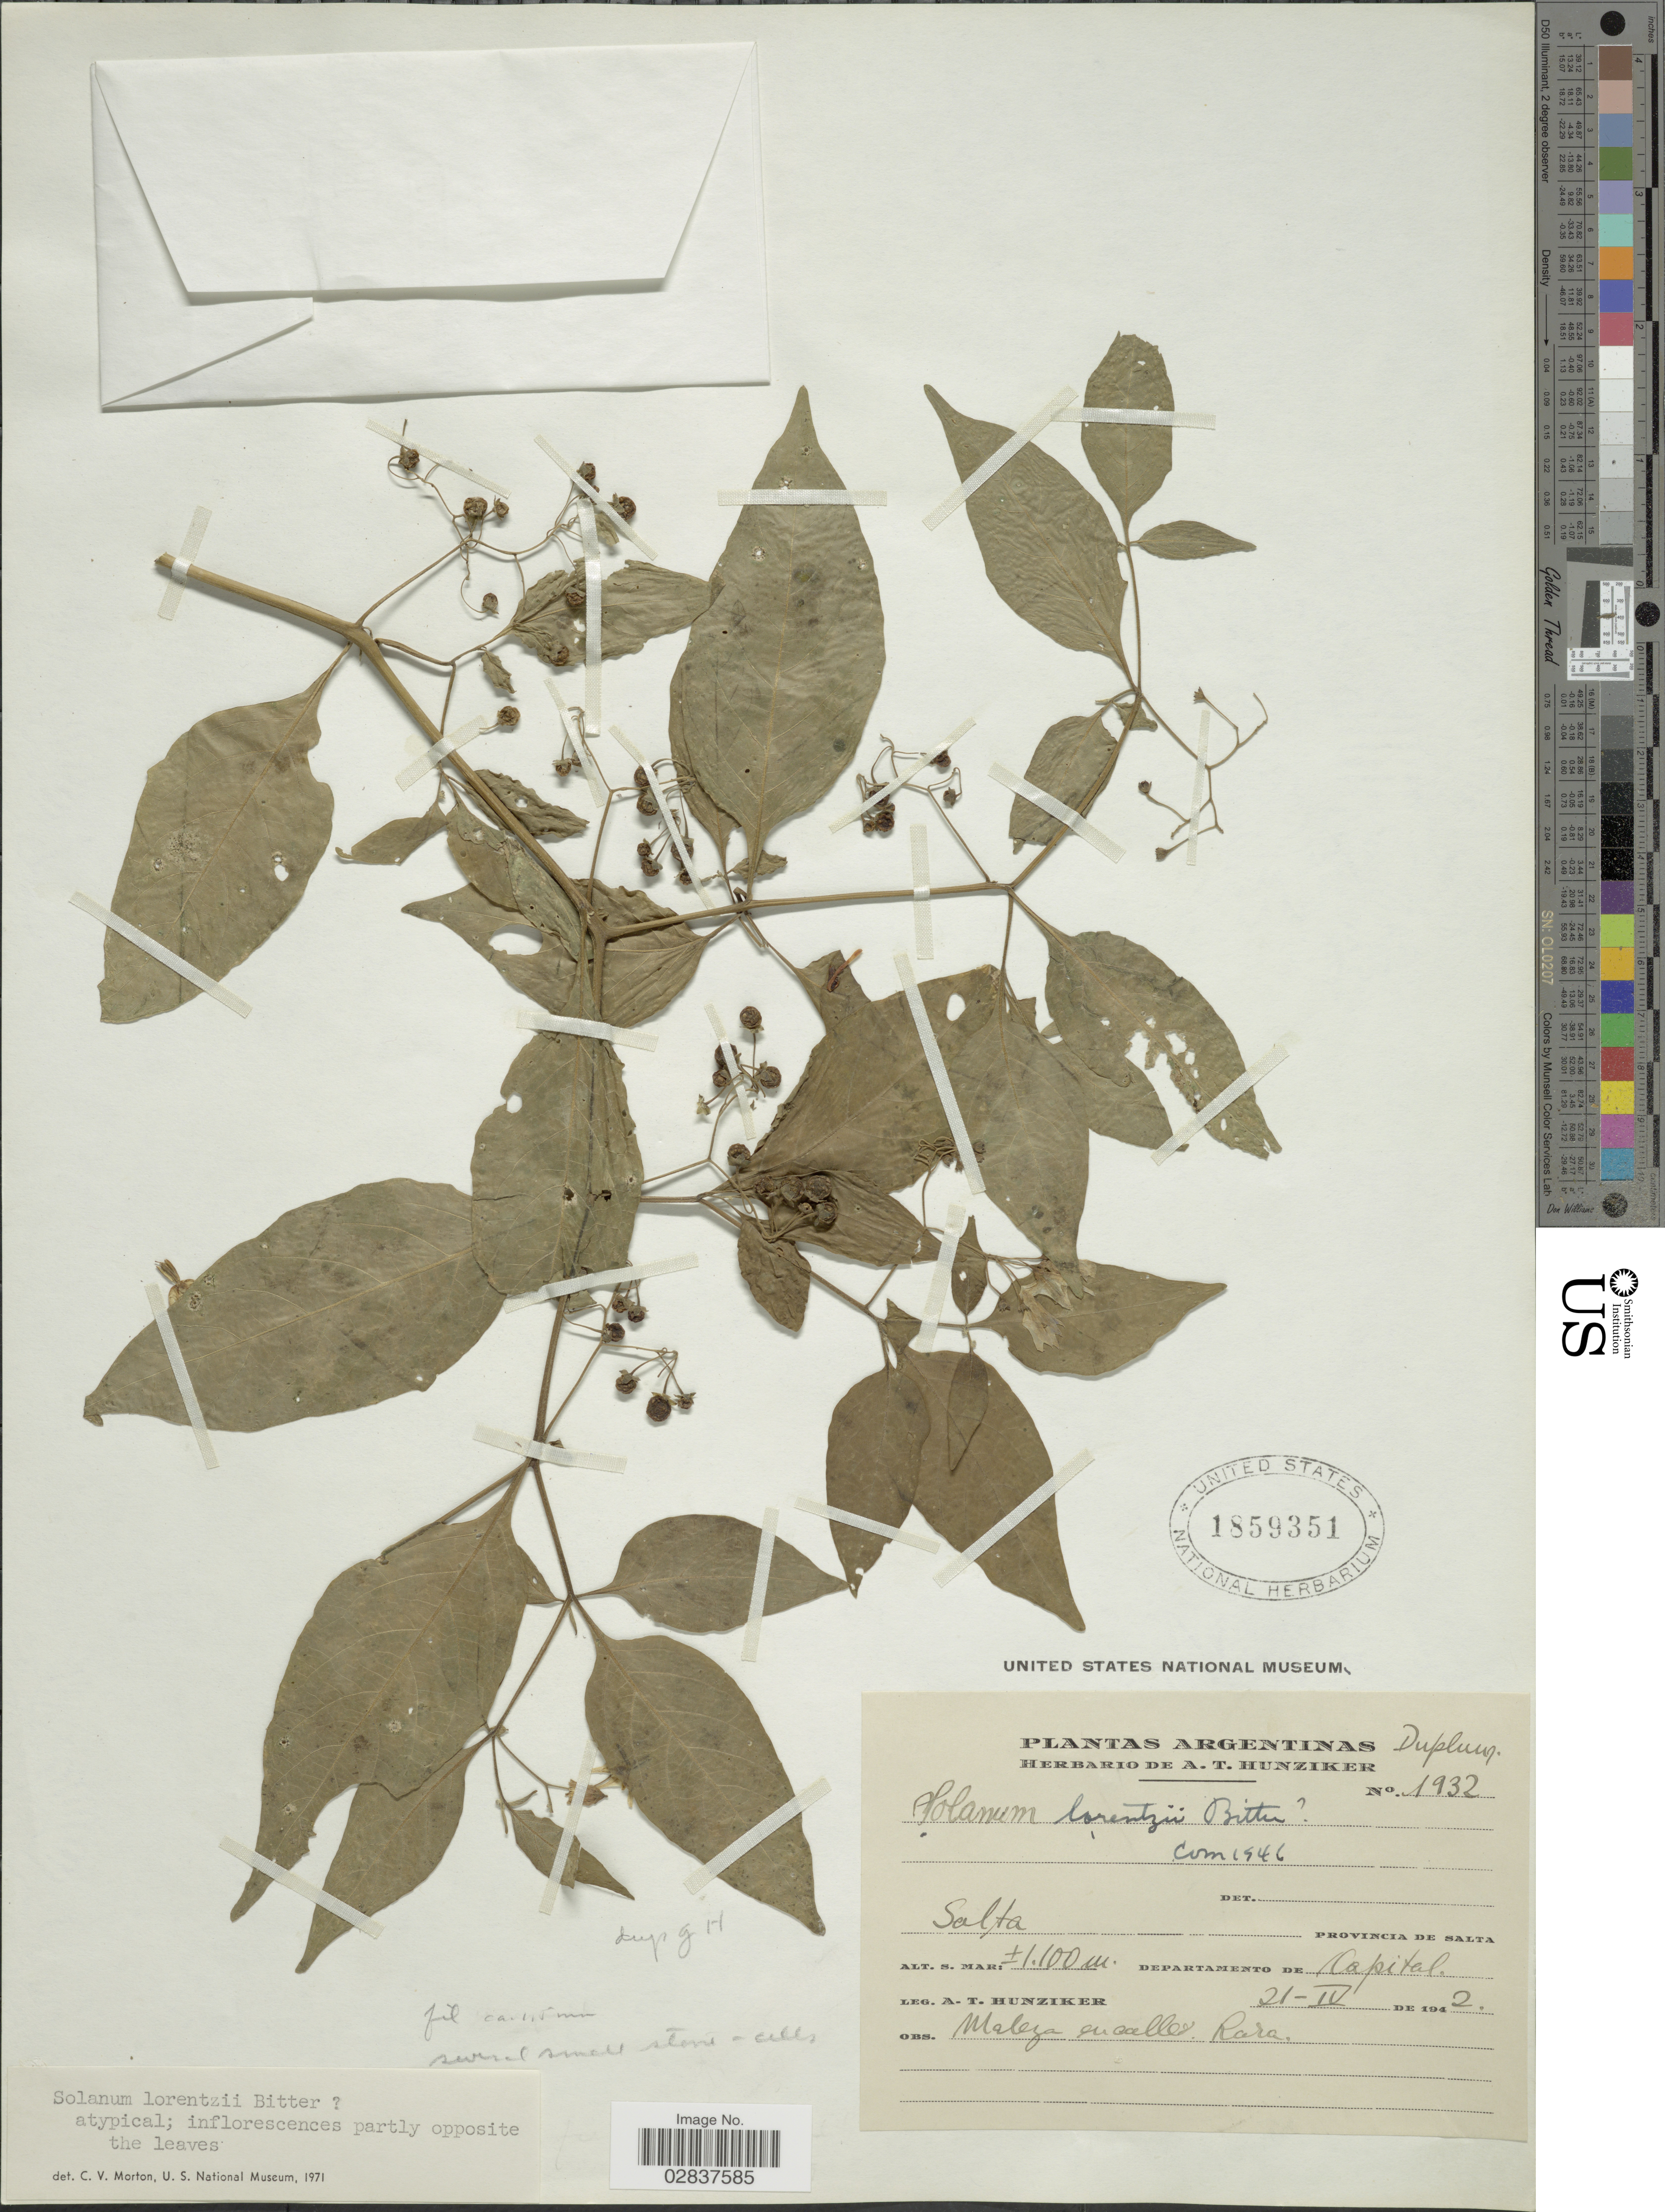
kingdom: Plantae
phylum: Tracheophyta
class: Magnoliopsida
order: Solanales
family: Solanaceae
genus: Solanum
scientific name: Solanum lorentzii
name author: Bitter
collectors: A. T. Hunziker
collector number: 1932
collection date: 1942-04-21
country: Argentina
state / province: Salta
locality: Salta, Departamento de Capital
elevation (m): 1100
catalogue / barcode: US 1859351